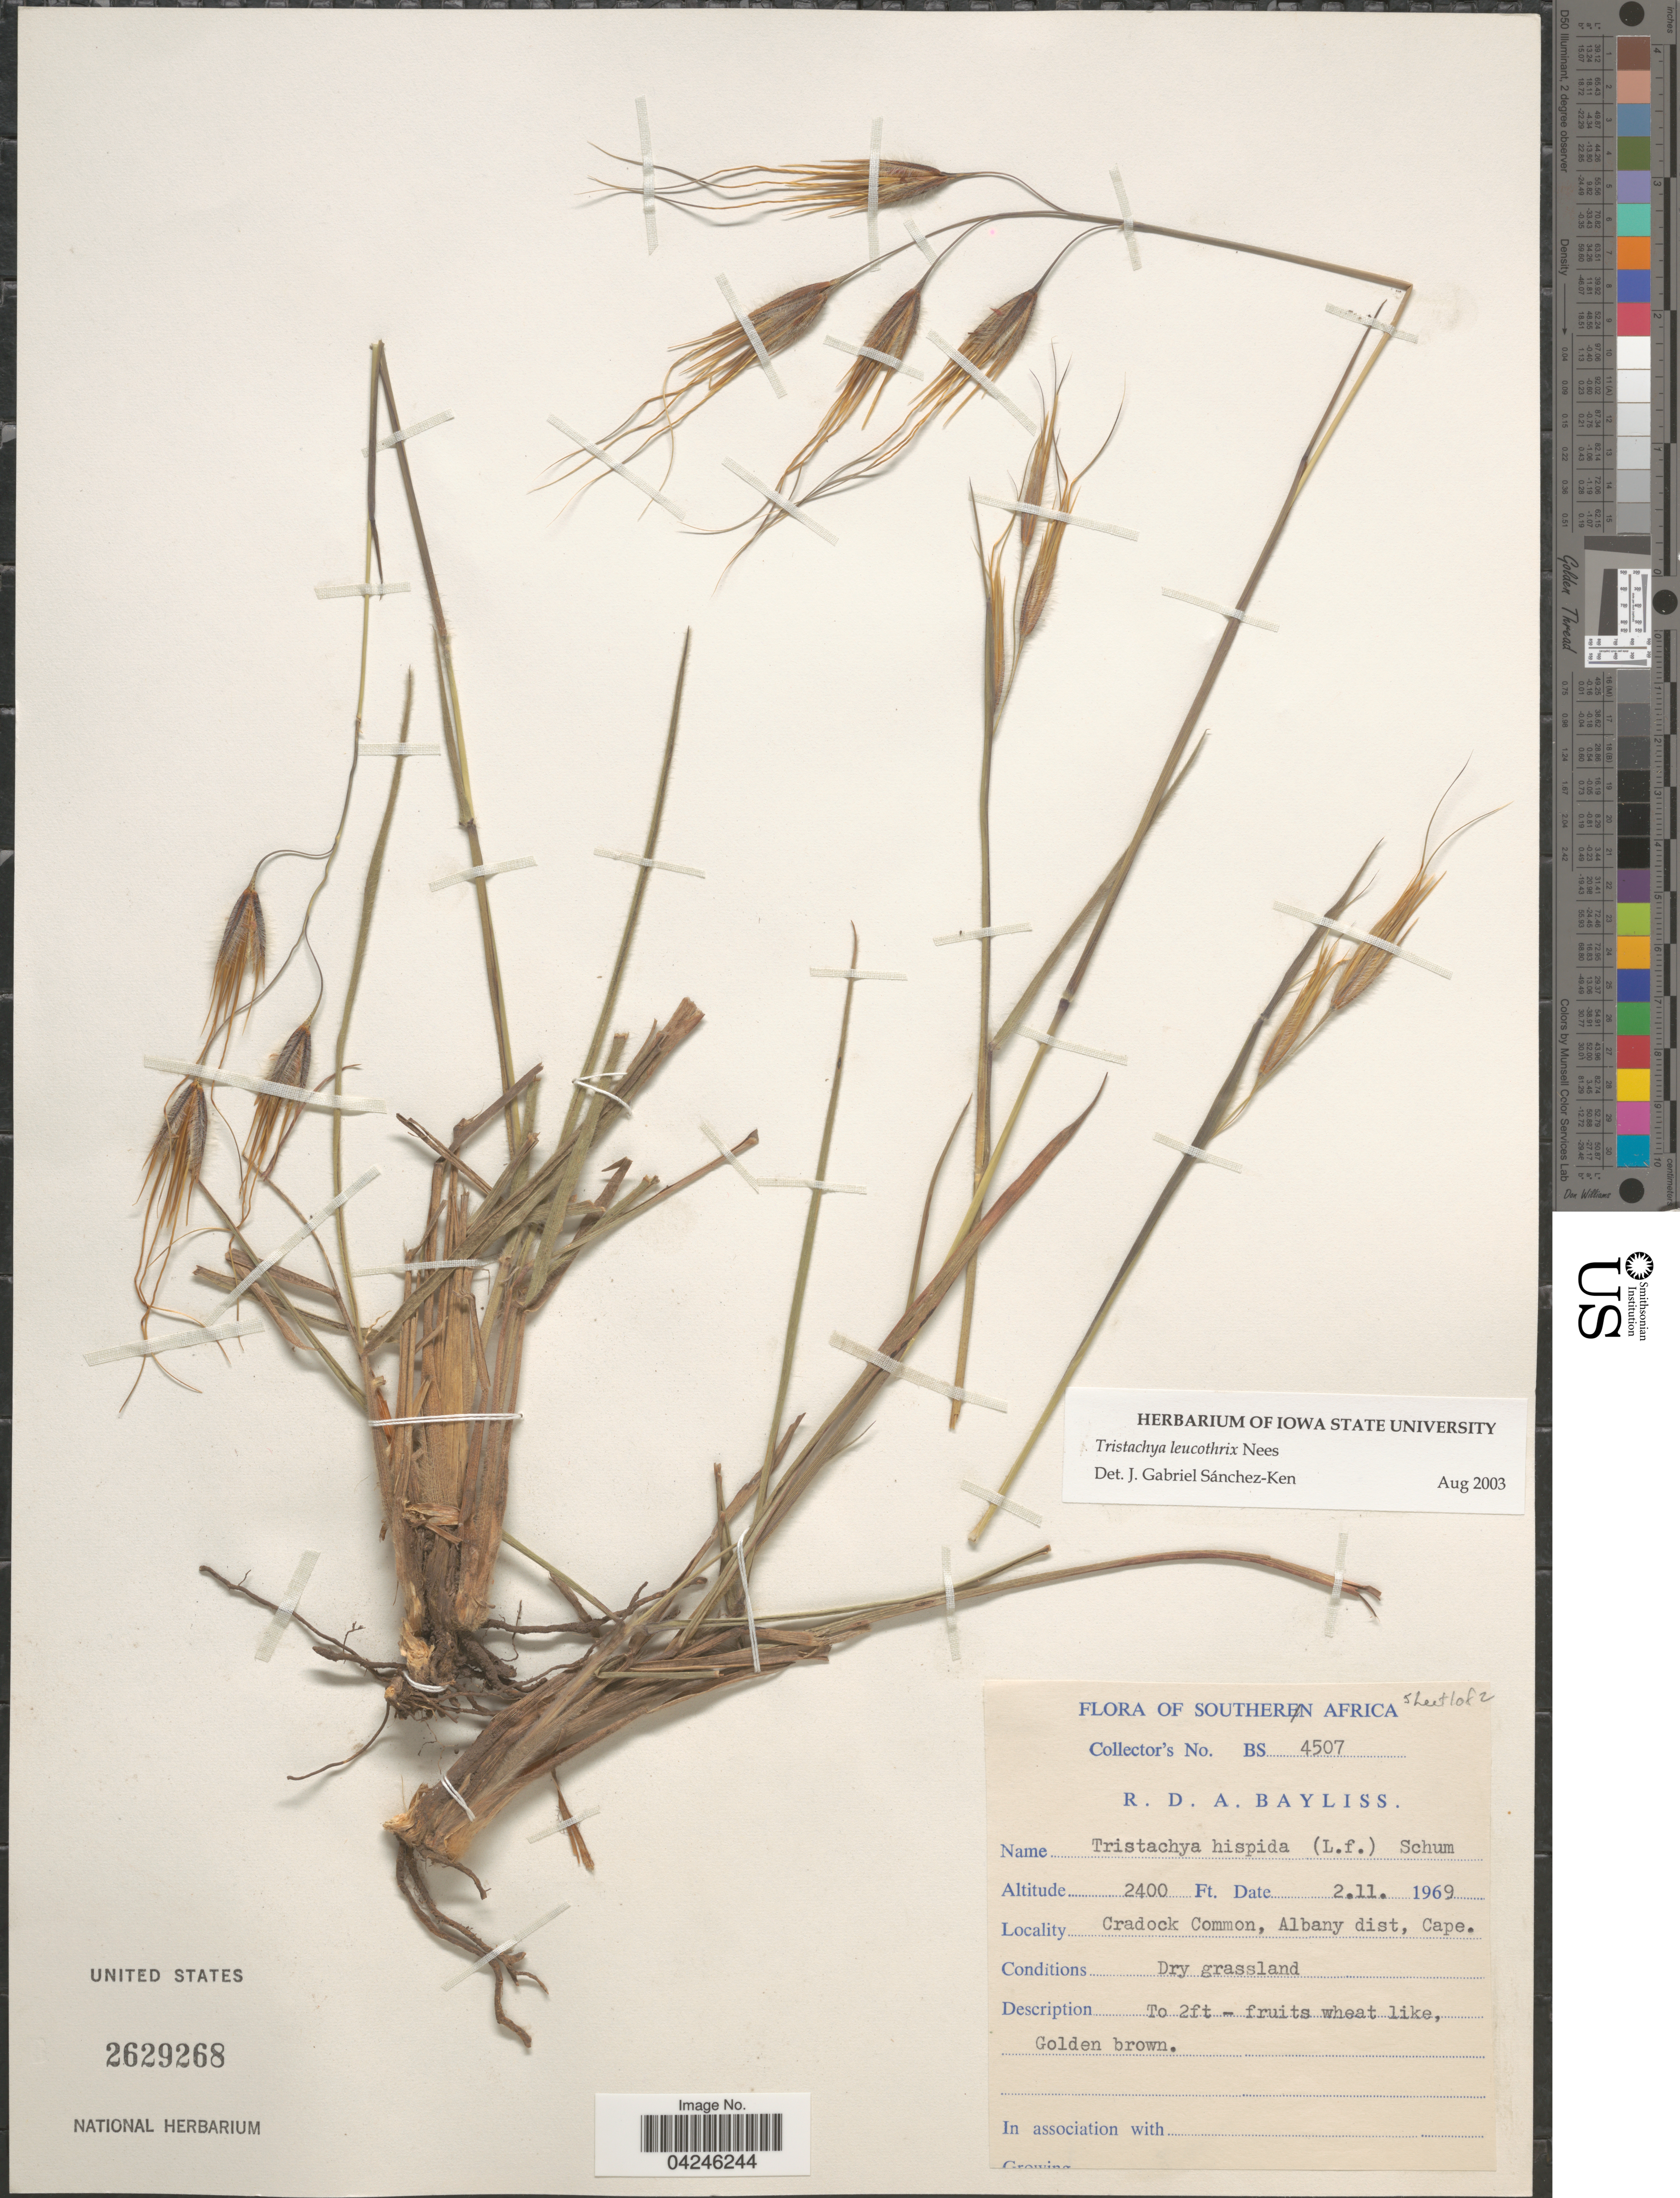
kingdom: Plantae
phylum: Tracheophyta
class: Liliopsida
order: Poales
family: Poaceae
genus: Tristachya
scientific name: Tristachya leucothrix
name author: Trin. ex Nees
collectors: R. Bayliss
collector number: BS4507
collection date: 1969-11-02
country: South Africa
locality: Southern Africa. Cradock Common, Albany dist, Cape.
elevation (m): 732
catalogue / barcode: US 2629268